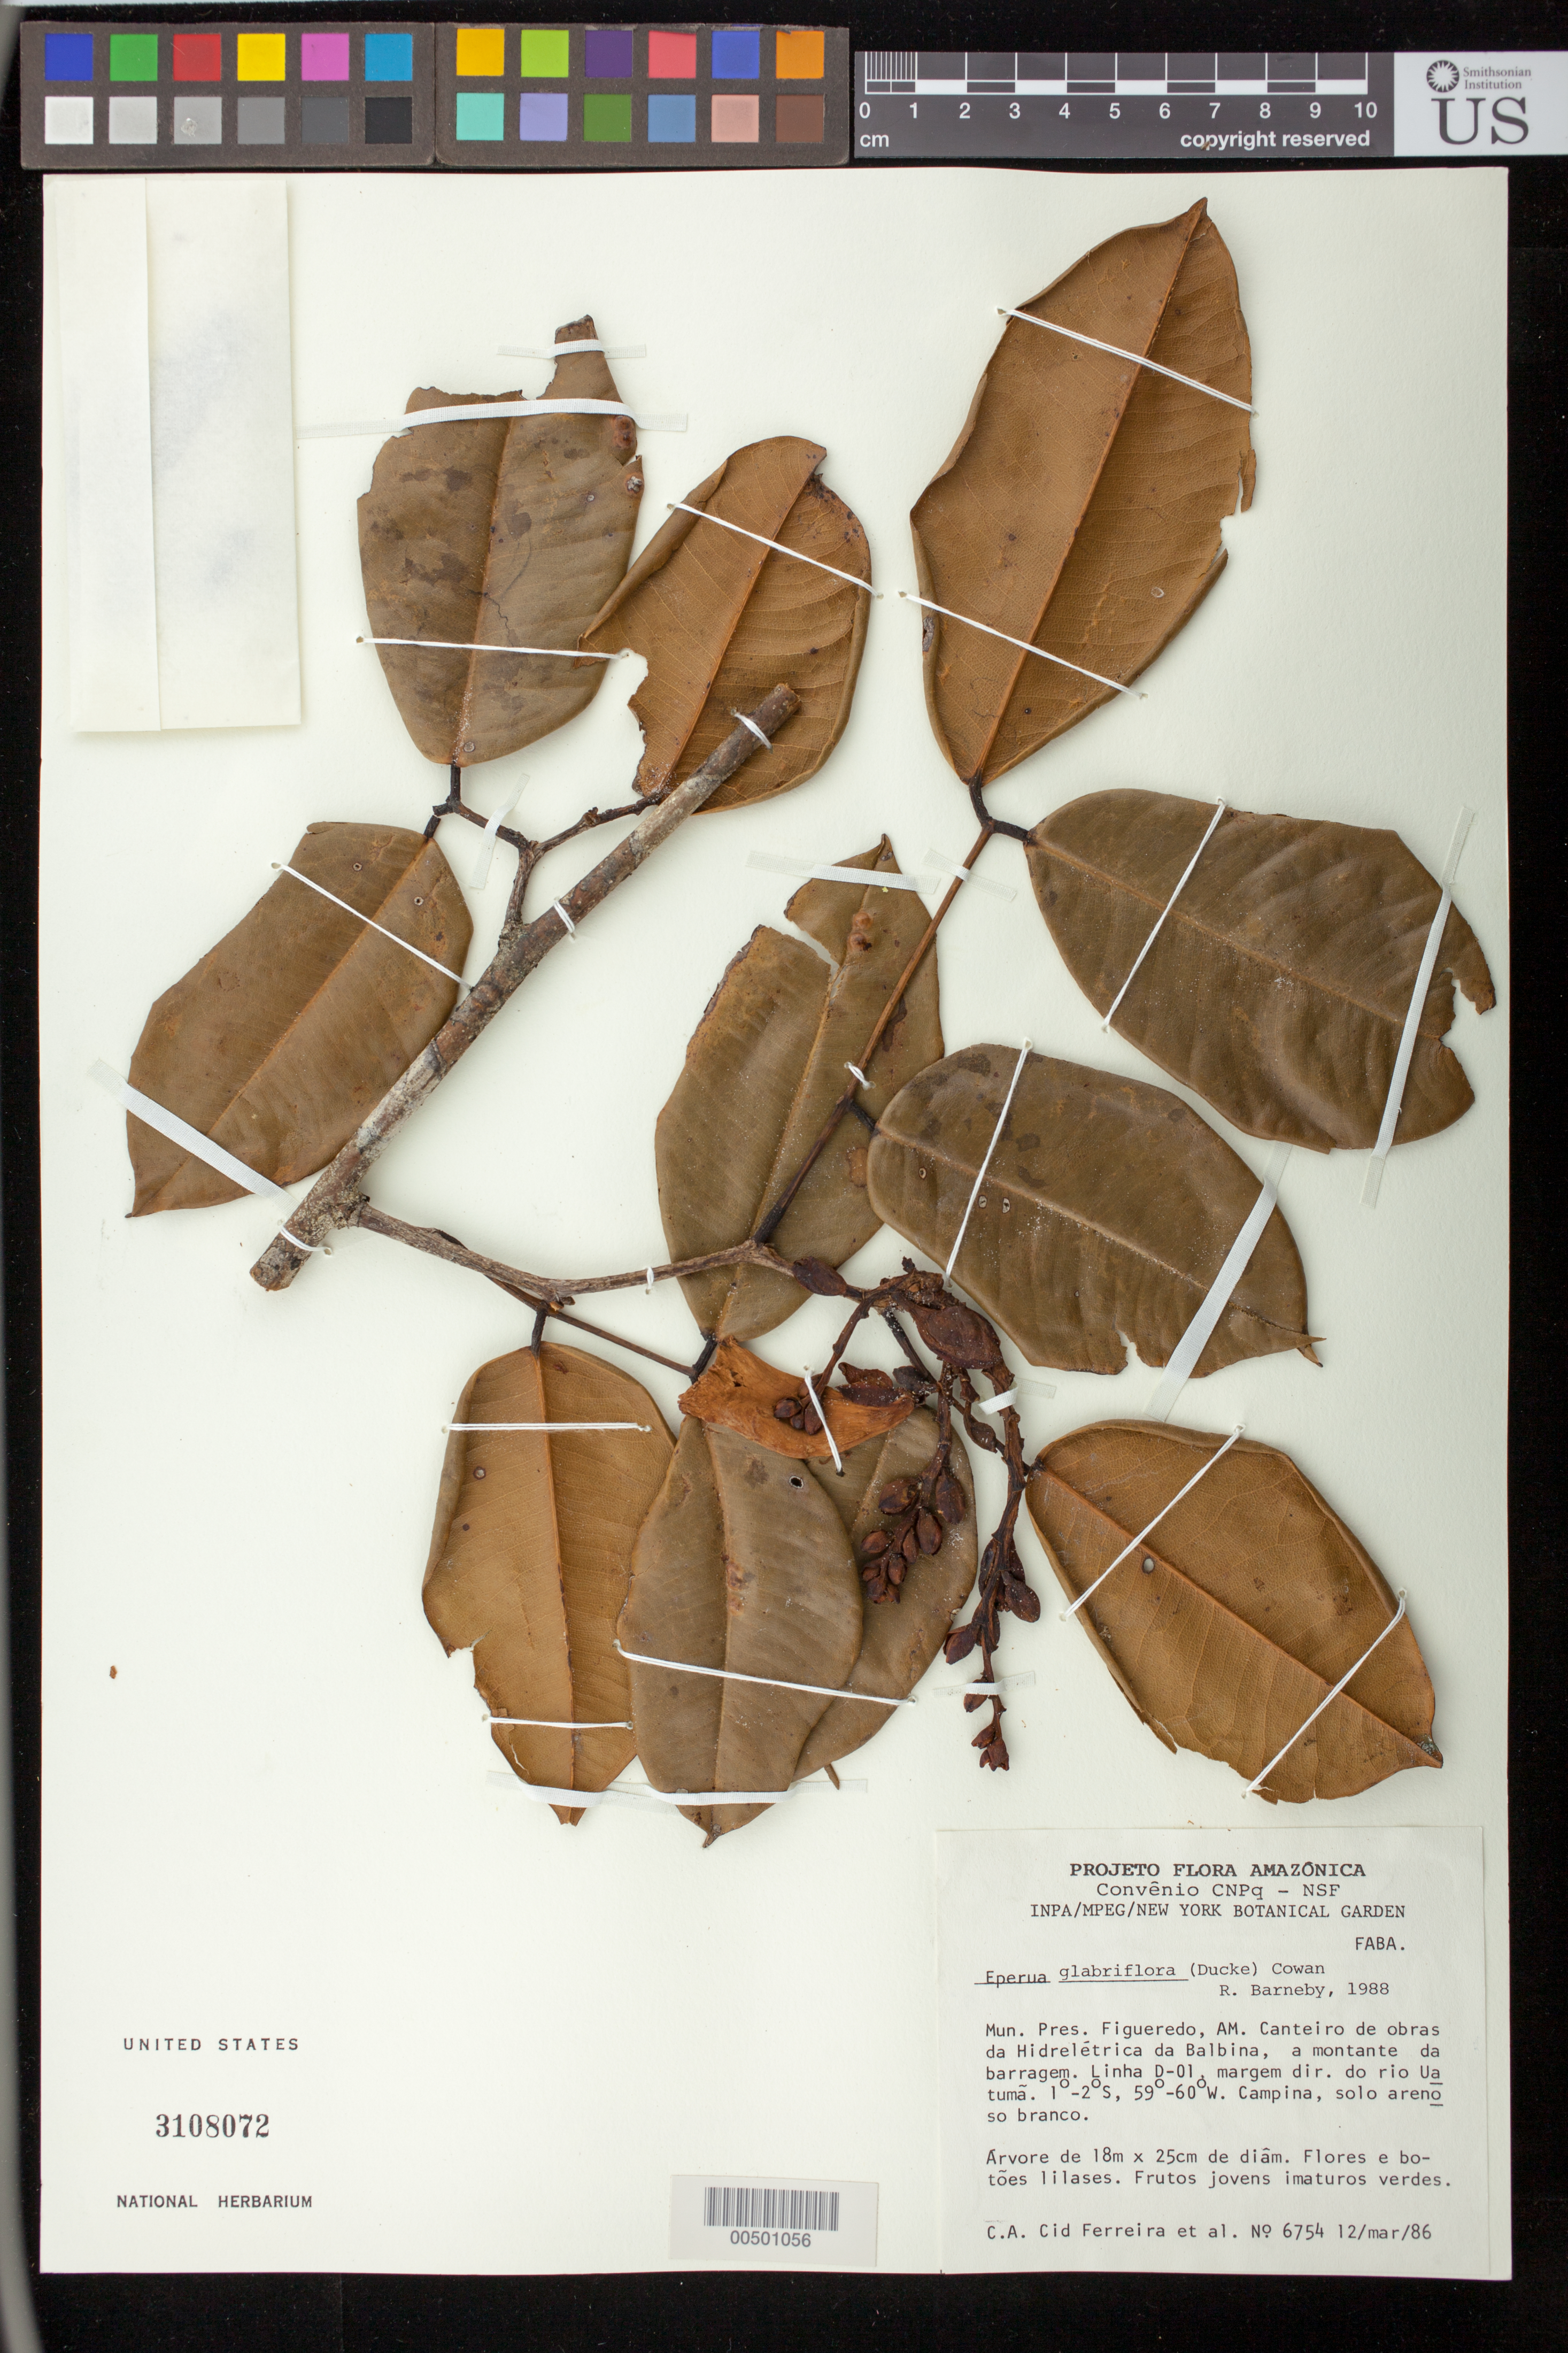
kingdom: Plantae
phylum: Tracheophyta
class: Magnoliopsida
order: Fabales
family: Fabaceae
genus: Eperua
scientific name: Eperua glabrifolia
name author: (Ducke) R.S. Cowan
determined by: Barneby, Rupert C., (NY)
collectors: C. A. Cid Ferreira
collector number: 6754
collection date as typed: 12 Mar 1986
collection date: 1986-03-12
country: Brazil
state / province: Amazonas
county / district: Presidente Figueiredo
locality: Canteiro de obrasda hidrelectrica da balbina, a montante da barragem. linha d-01. margem dir. do rio uatuma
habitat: Campina, solo arenoso branco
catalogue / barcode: US 3108072